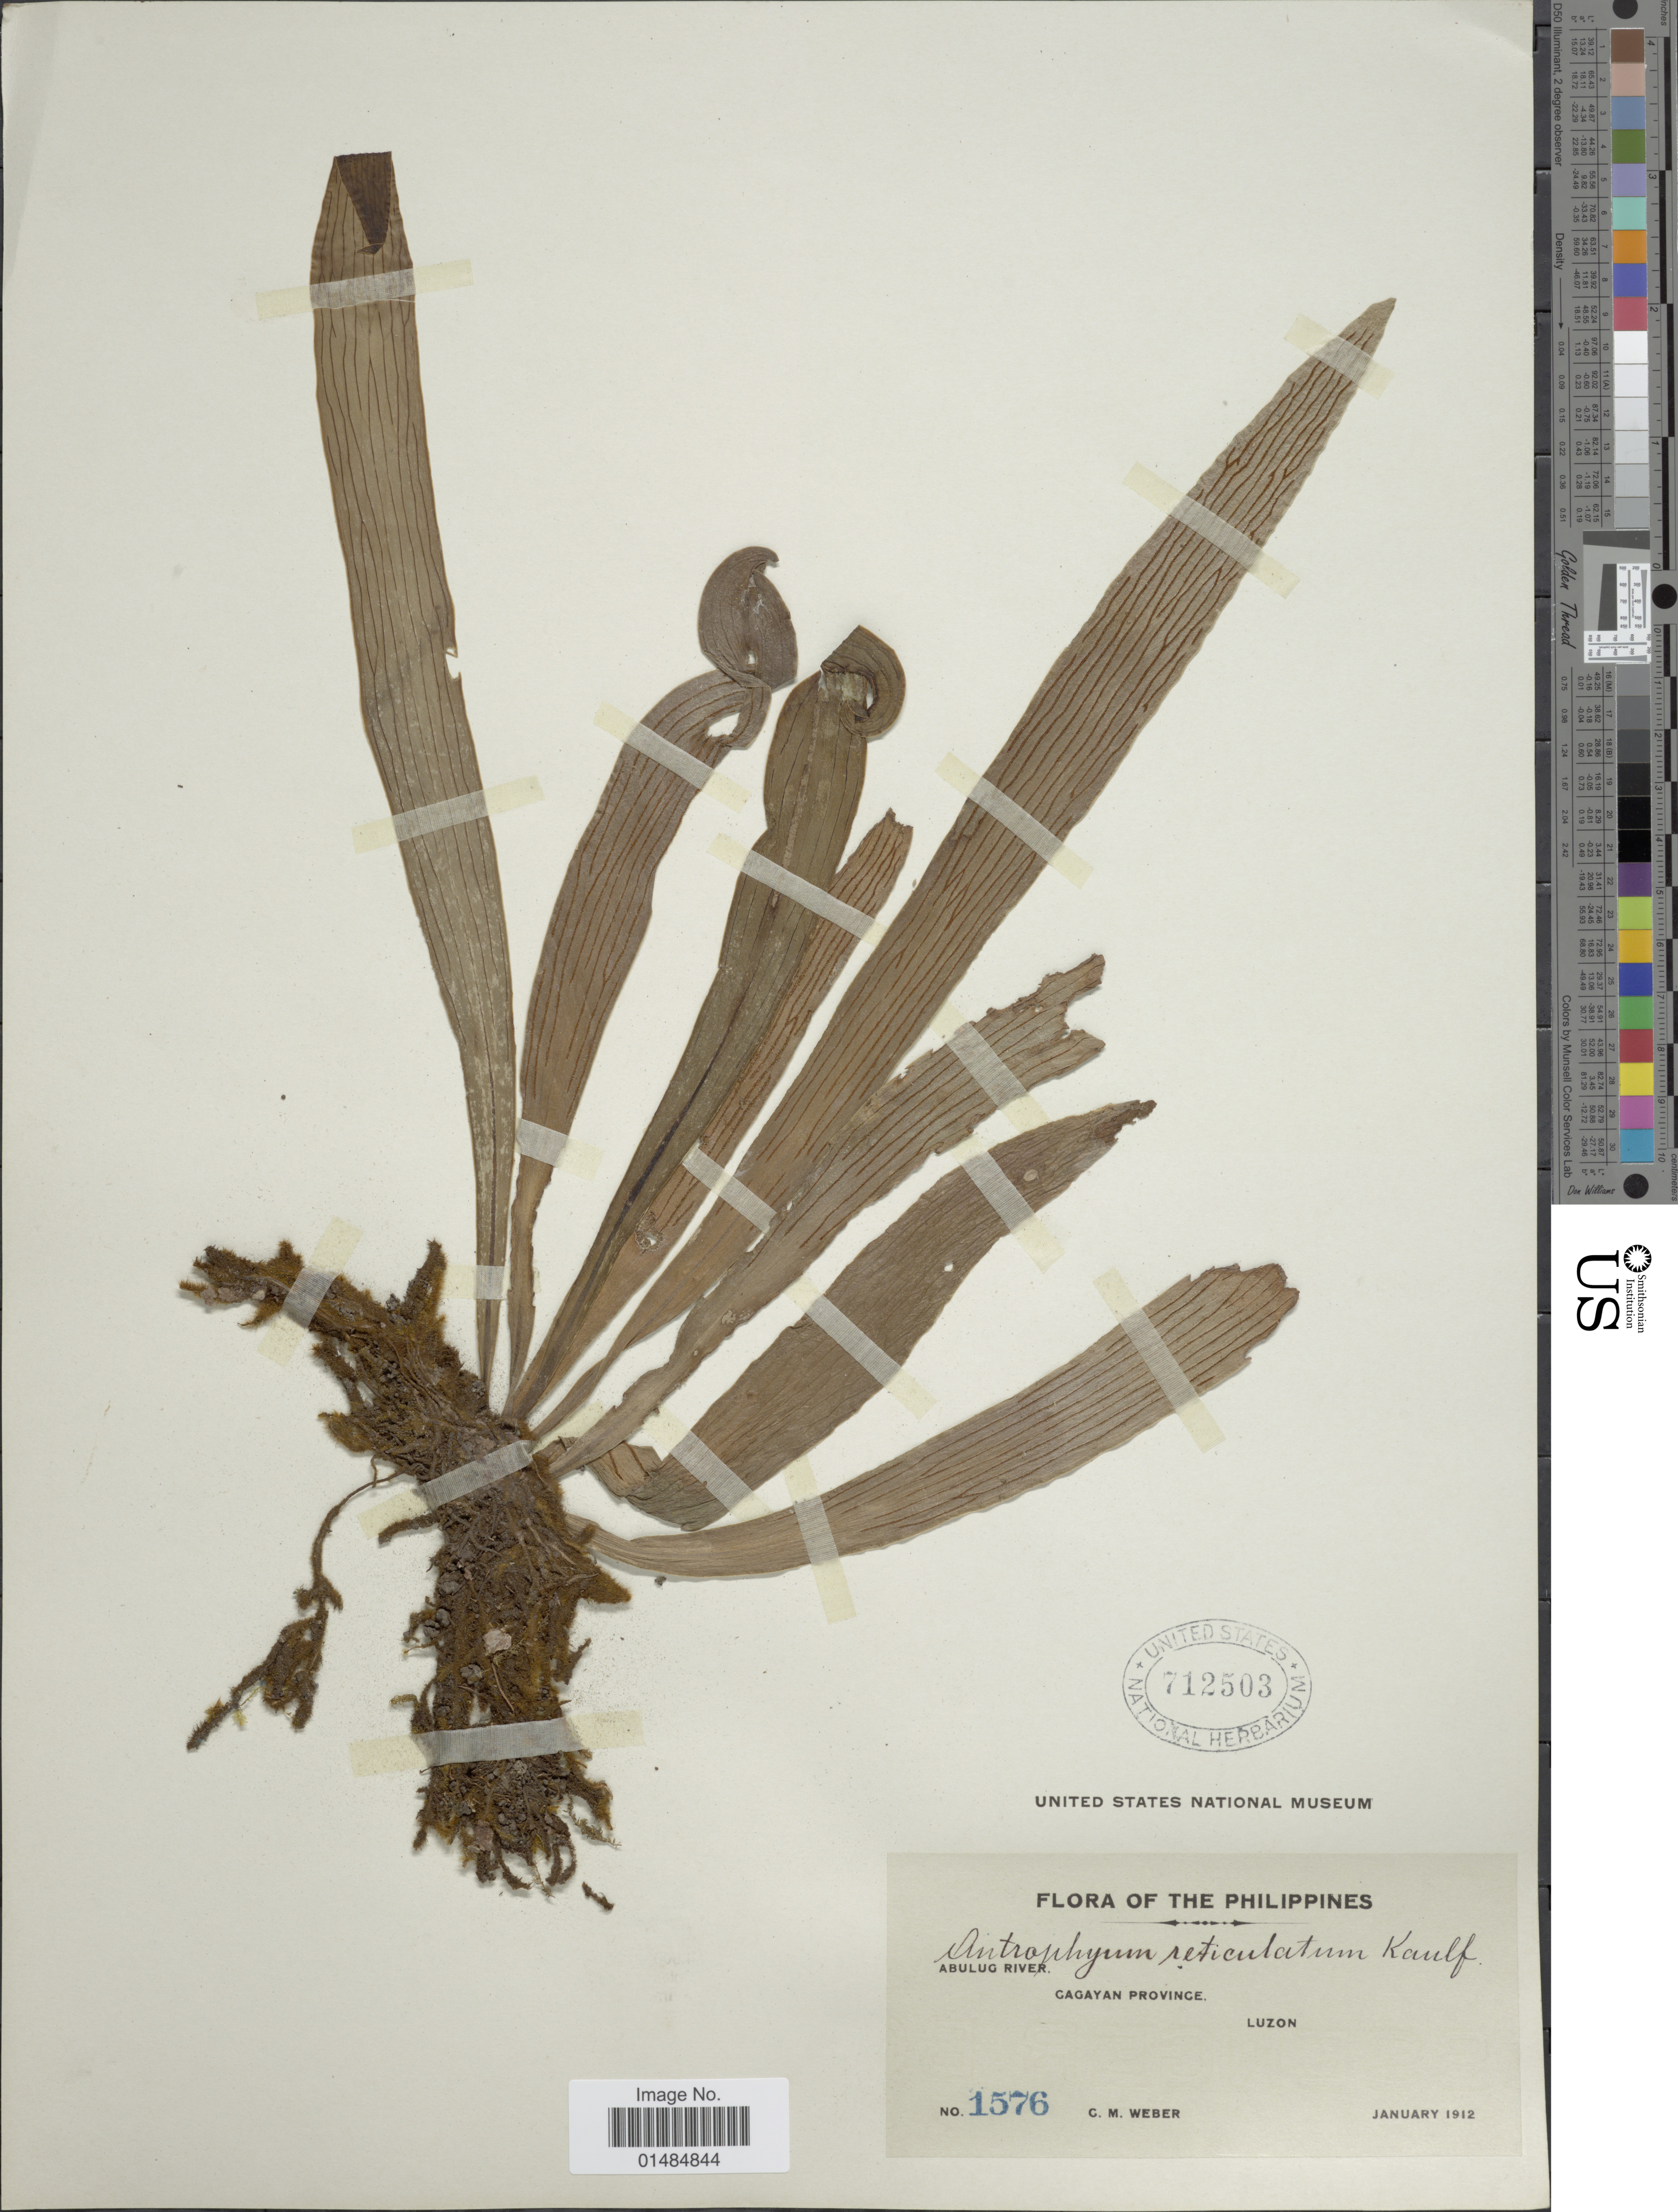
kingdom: Plantae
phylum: Tracheophyta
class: Polypodiopsida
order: Polypodiales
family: Pteridaceae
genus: Antrophyum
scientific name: Antrophyum reticulatum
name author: (G. Forst.) Kaulf.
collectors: C. M. Weber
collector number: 1576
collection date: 1912-01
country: Philippines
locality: Abulug River, Cagayan Province, Luzon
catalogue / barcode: US 712503